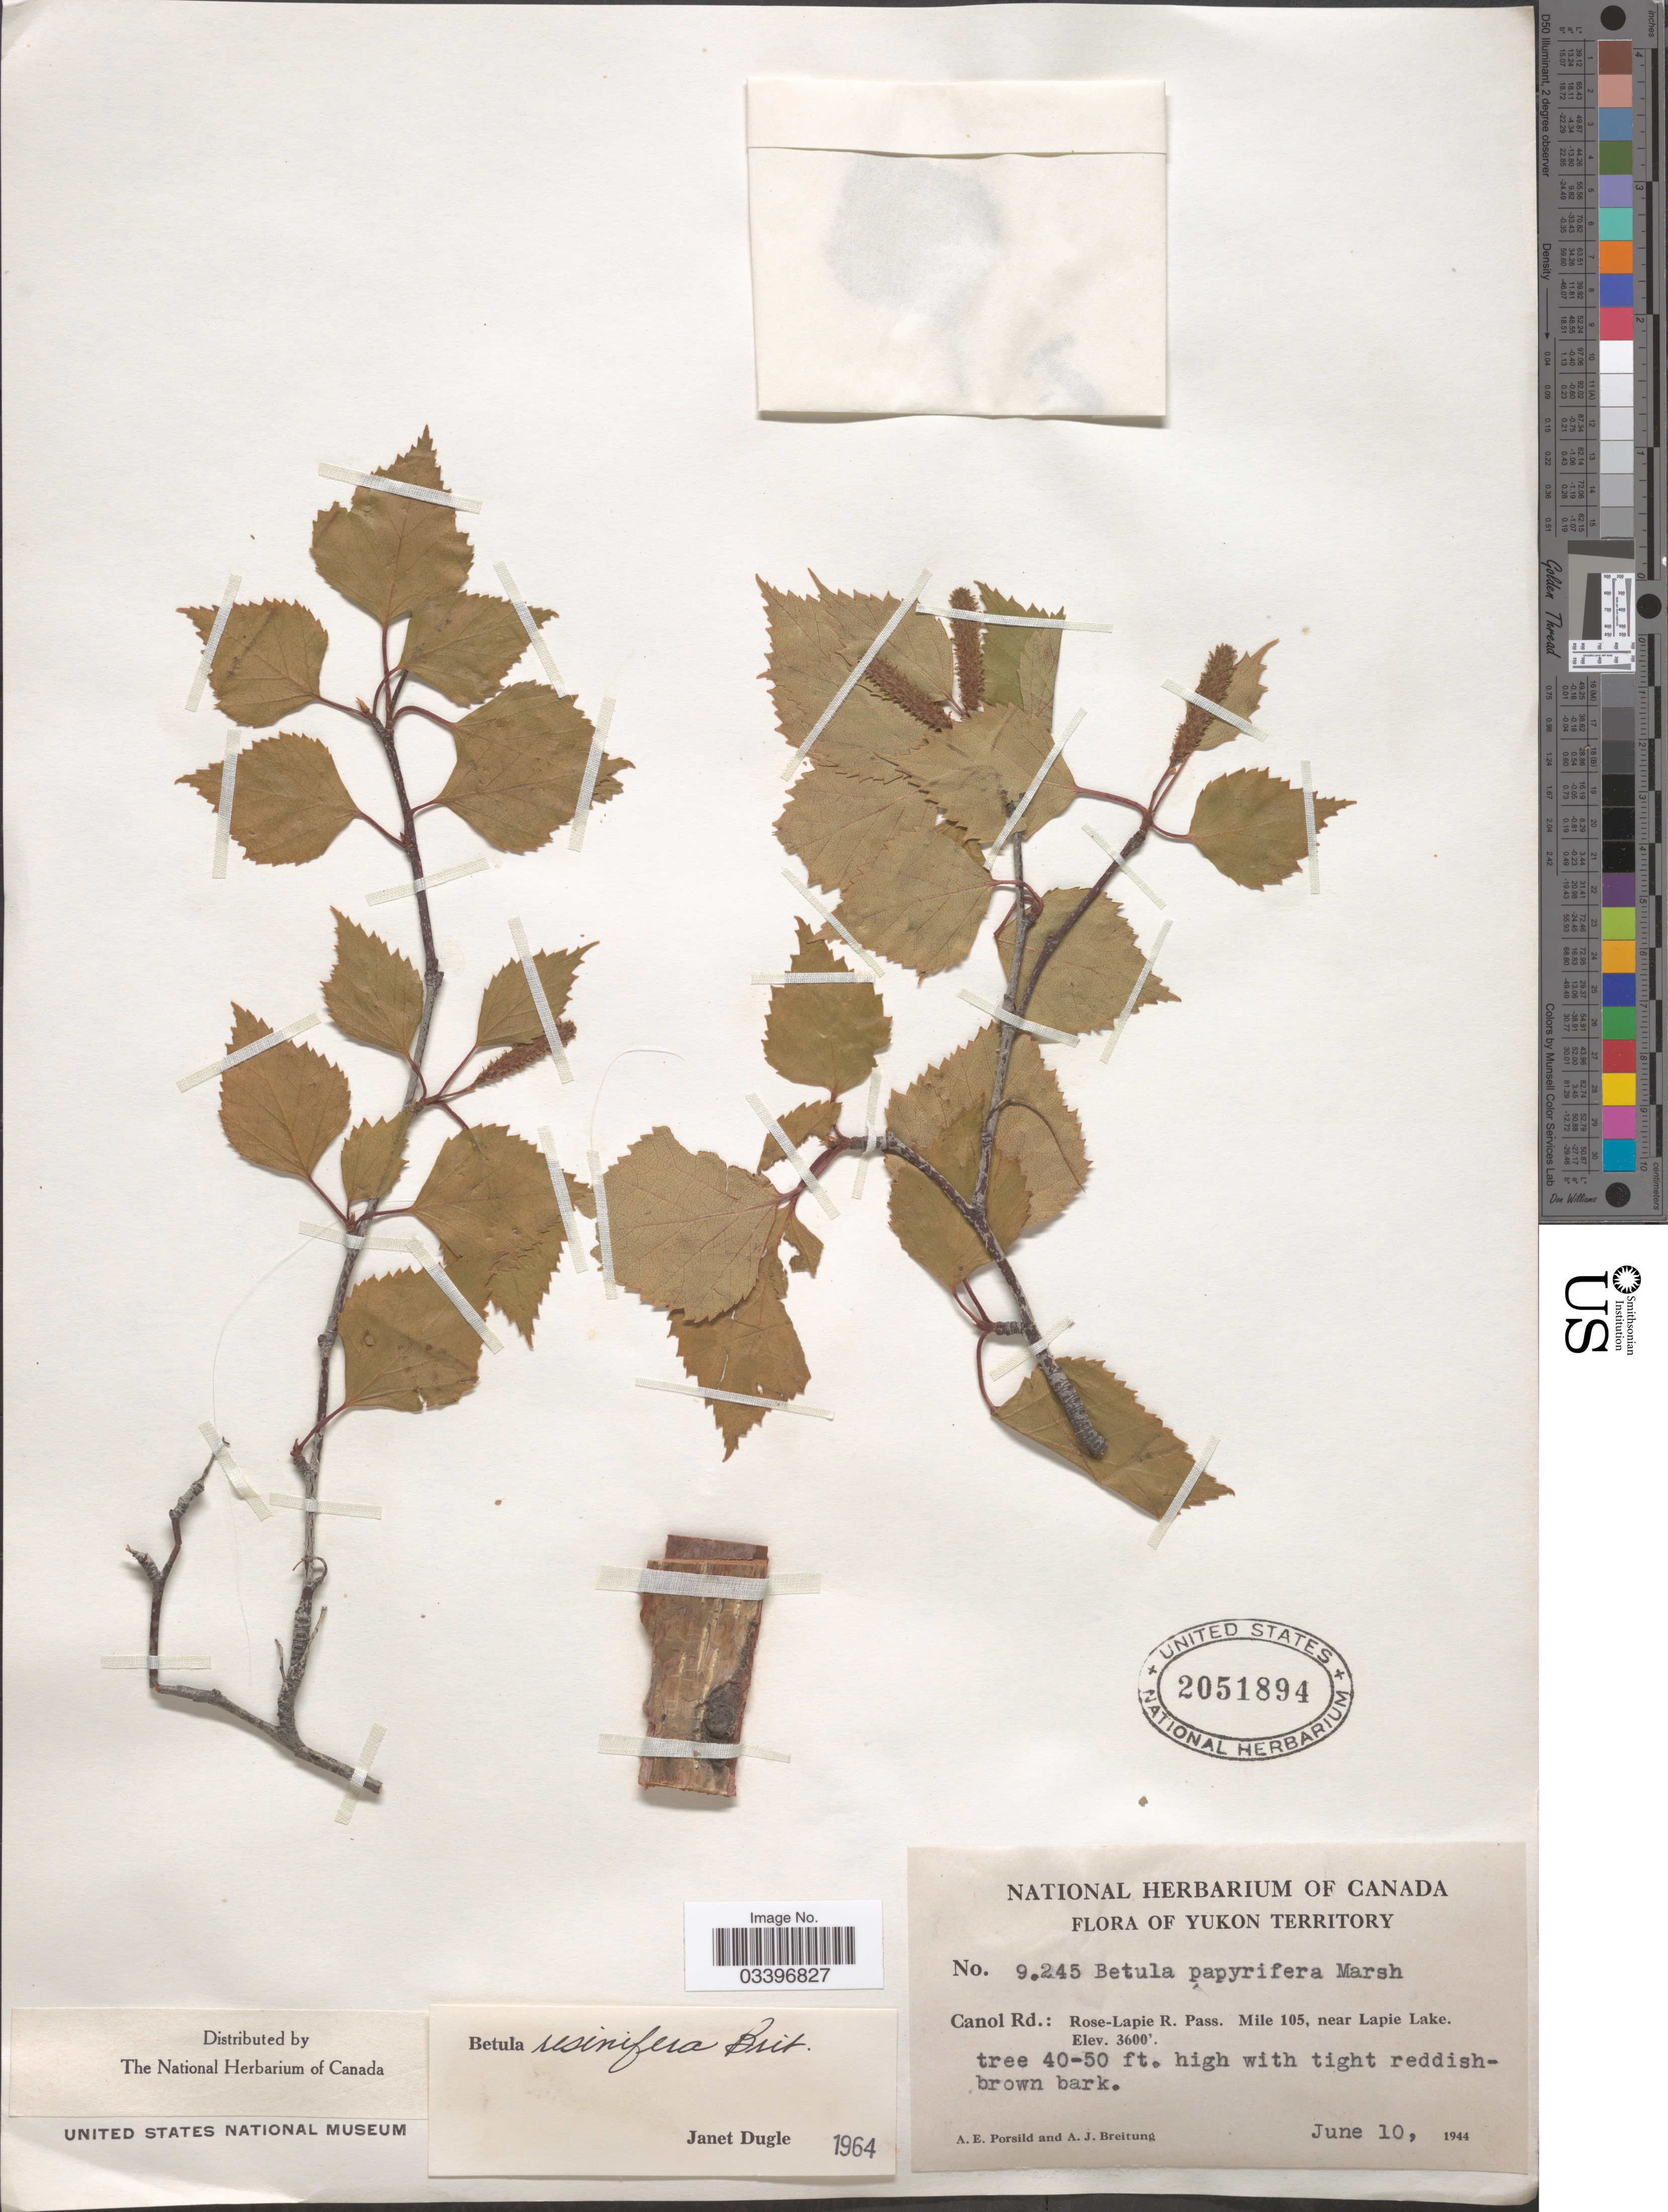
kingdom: Plantae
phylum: Tracheophyta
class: Magnoliopsida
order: Fagales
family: Betulaceae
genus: Betula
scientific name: Betula resinifera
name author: Britton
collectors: A. E. Porsild & A. Breitung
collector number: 9245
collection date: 1944-06-10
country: Canada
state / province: Yukon Territory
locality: Canol Rd.: Rose-Lapie R. Pass. Mile 105, near Lapie Lake.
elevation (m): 1097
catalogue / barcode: US 2051894